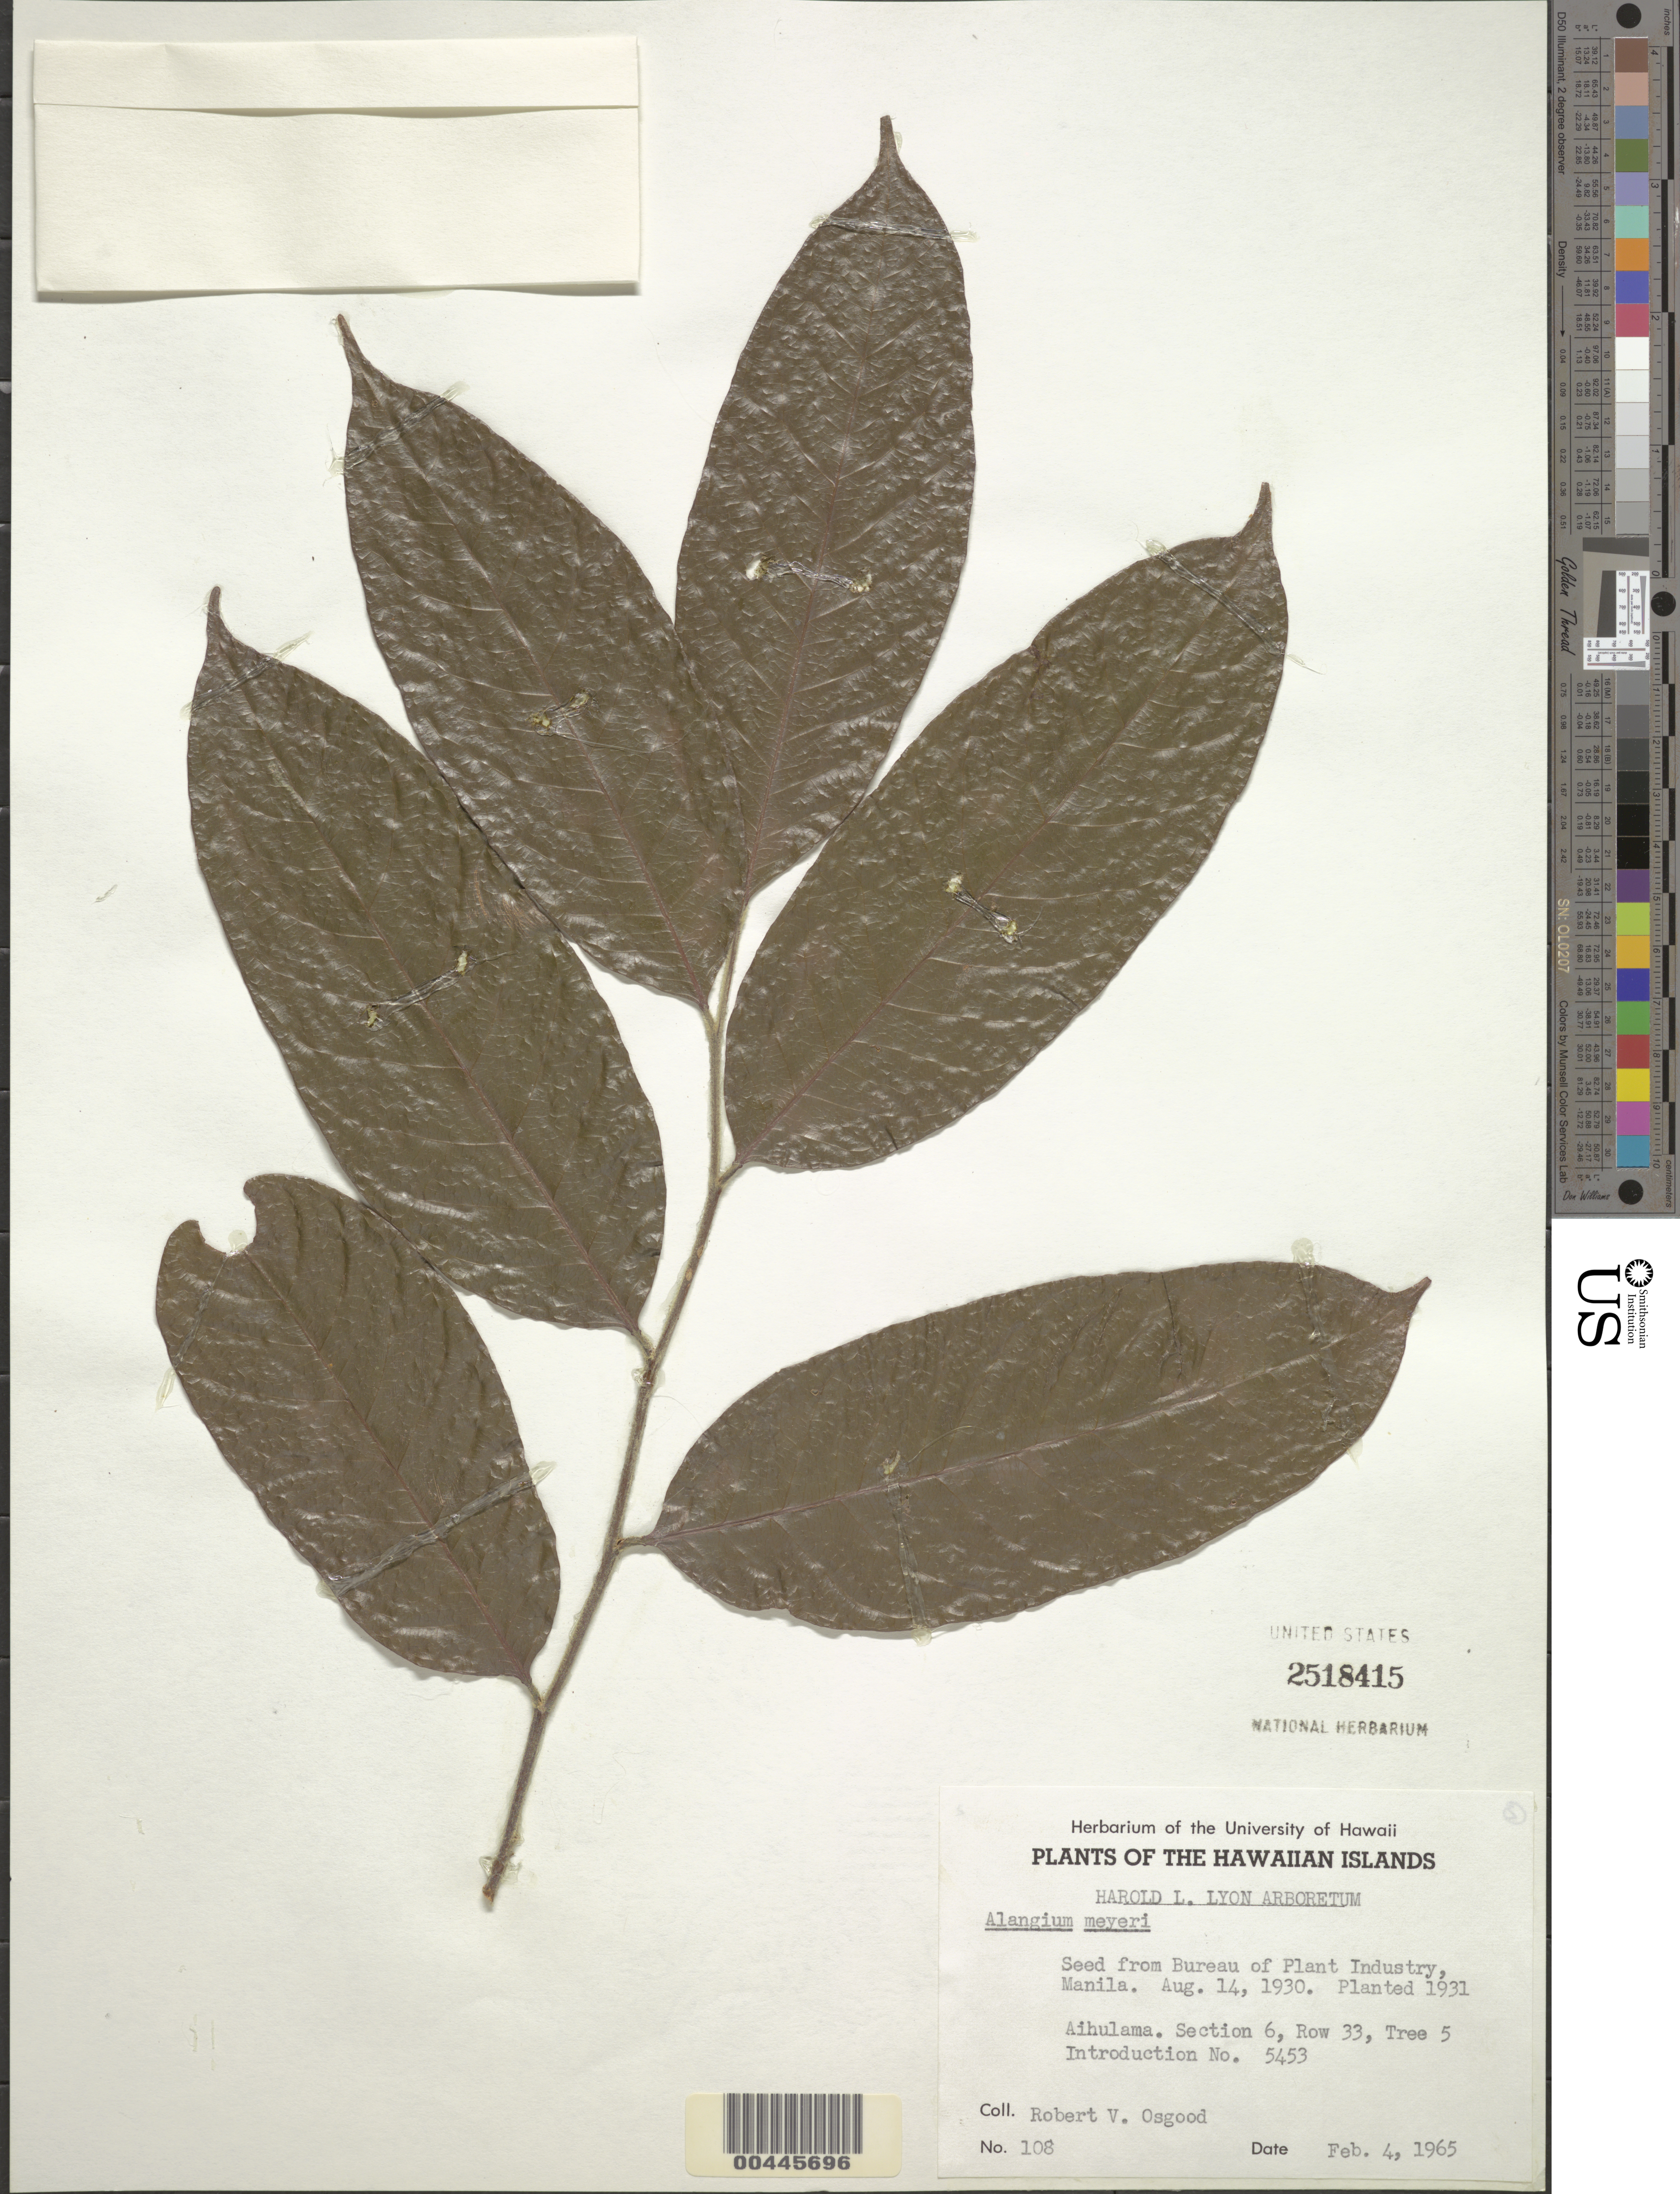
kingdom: Plantae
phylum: Tracheophyta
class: Magnoliopsida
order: Cornales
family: Cornaceae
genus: Alangium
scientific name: Alangium meyeri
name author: Merr.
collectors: R. Osgood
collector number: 108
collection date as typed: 4 Feb 1965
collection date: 1965-02-04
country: United States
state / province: Hawaii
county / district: Honolulu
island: Oahu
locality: Aihulama, Section 6, Row 33, Tree 5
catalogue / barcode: US 2518415